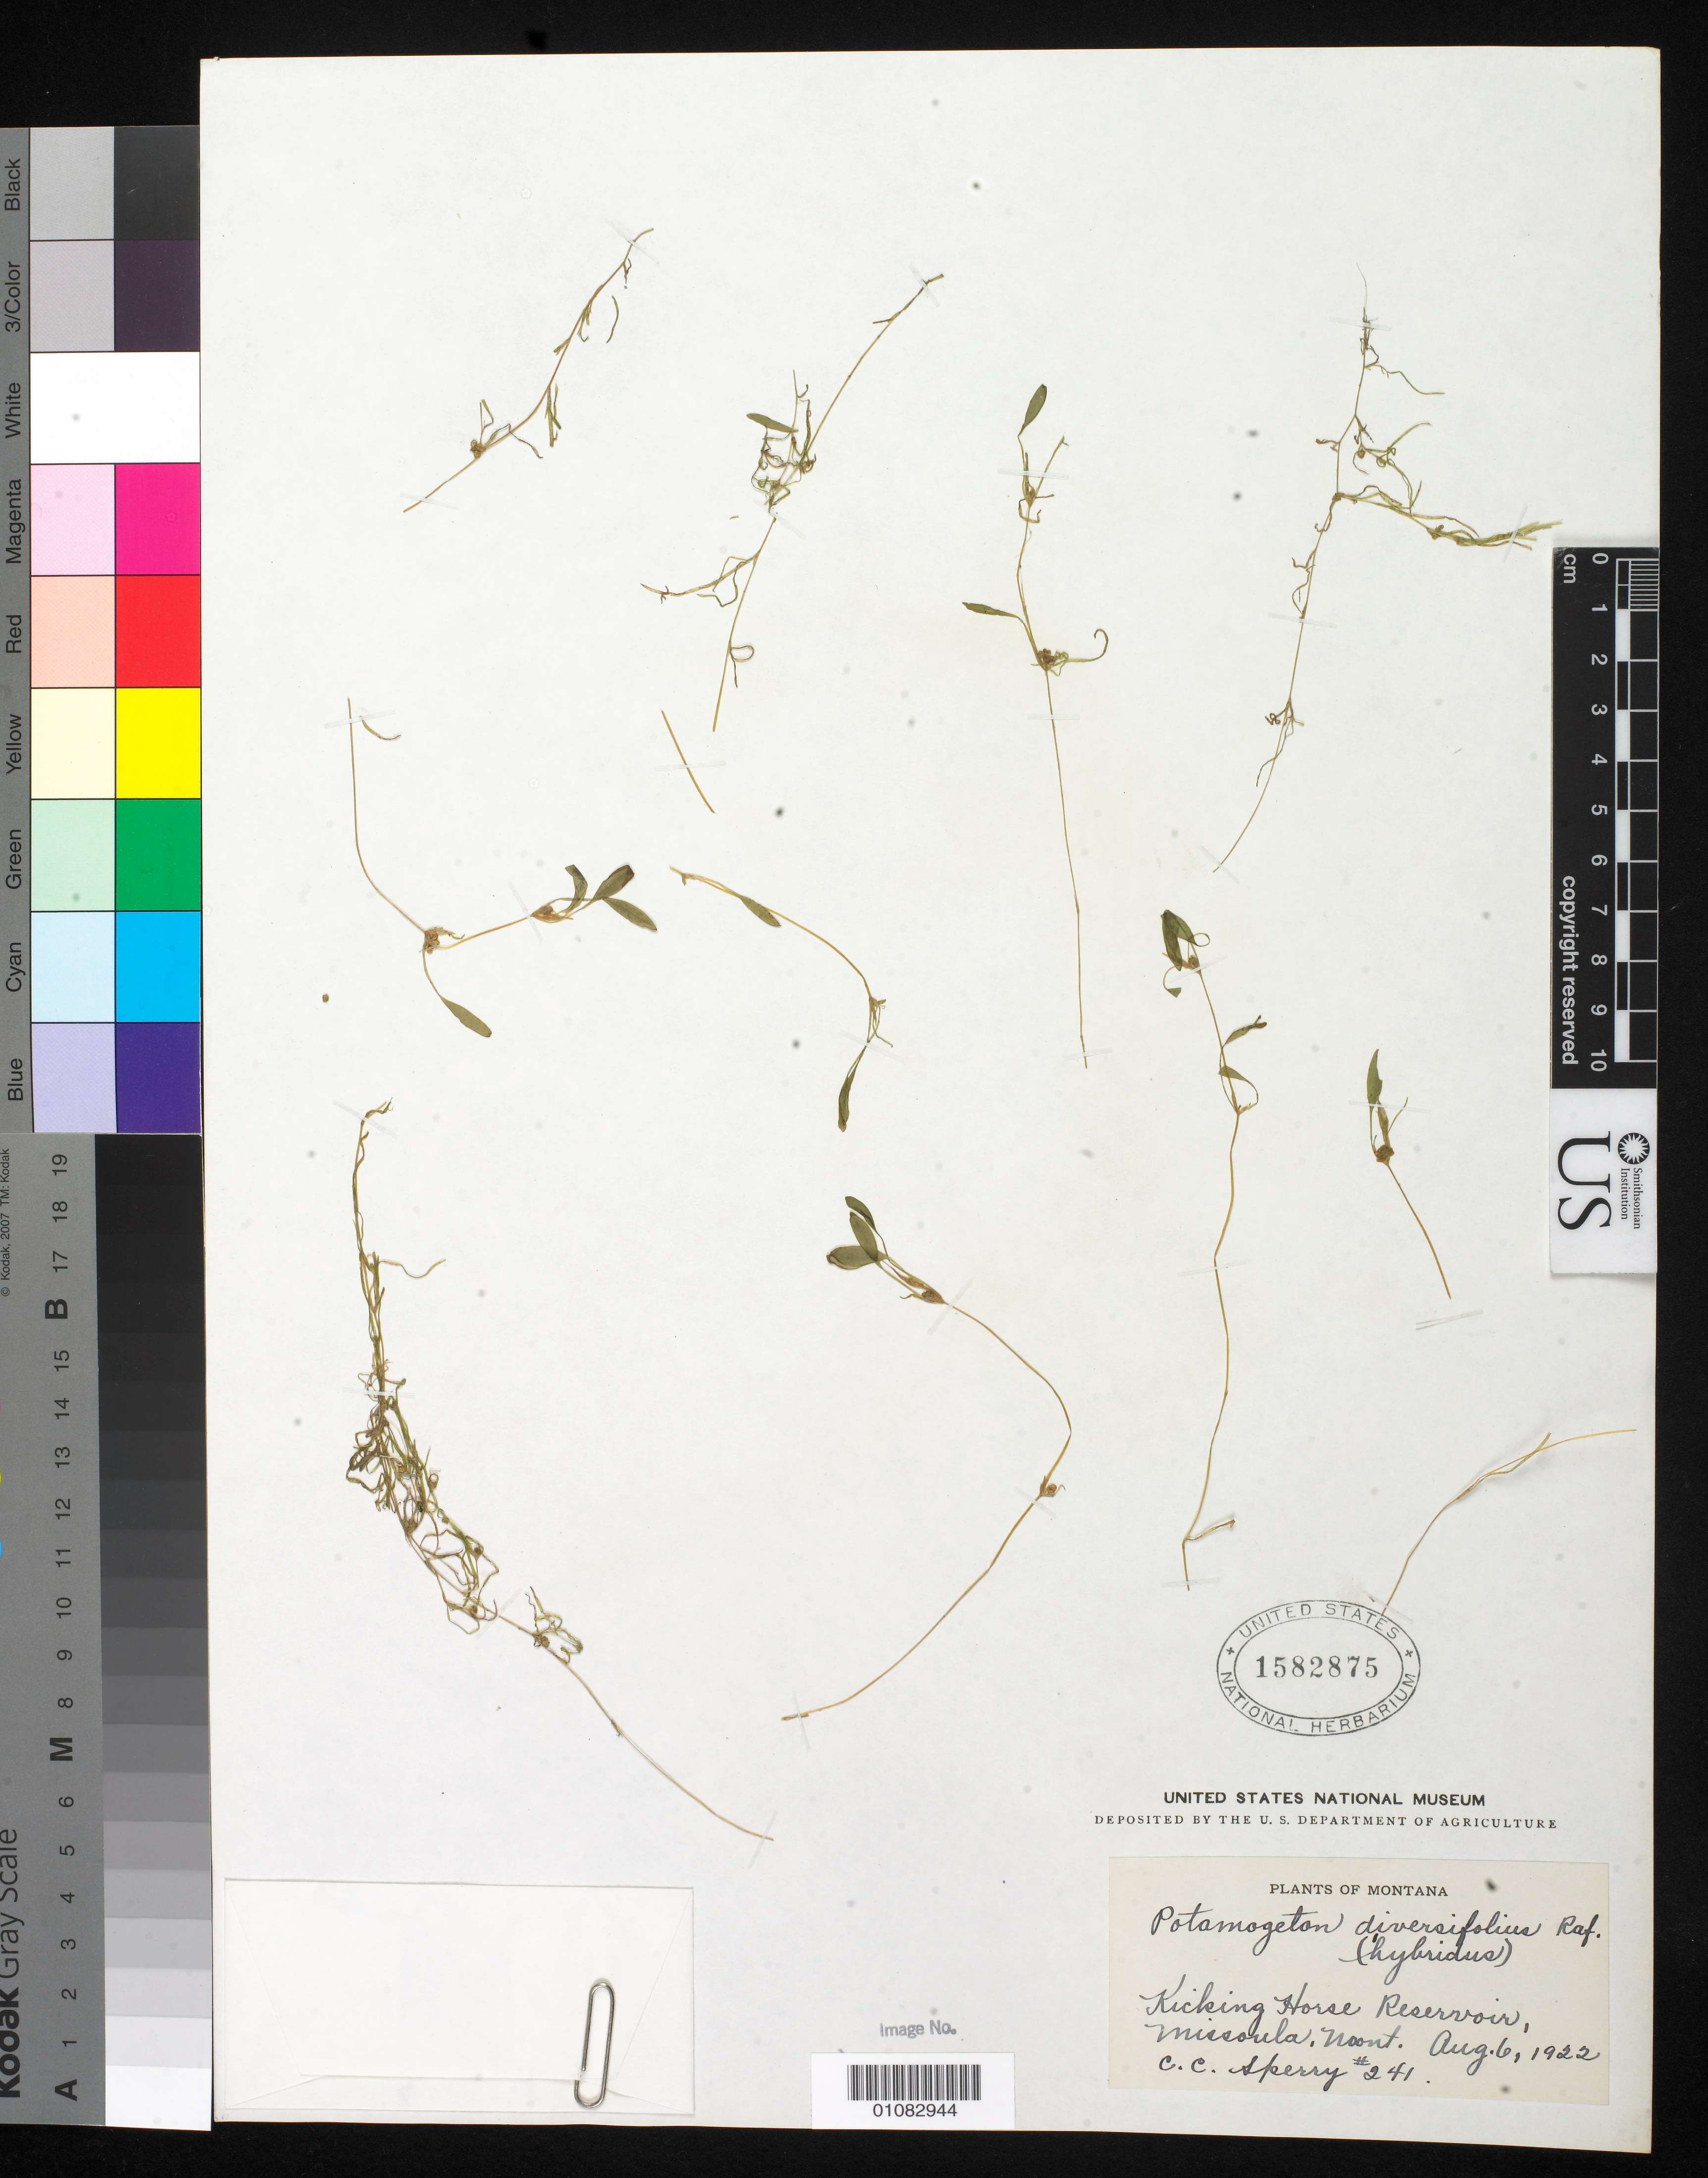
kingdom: Plantae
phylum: Tracheophyta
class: Liliopsida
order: Alismatales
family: Potamogetonaceae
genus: Potamogeton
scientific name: Potamogeton diversifolius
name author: Raf.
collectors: C. C. Sperry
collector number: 241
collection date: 1922-08-06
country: United States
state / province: Montana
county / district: Missoula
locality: Kicking Horse Reservoir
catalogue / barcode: US 1582875